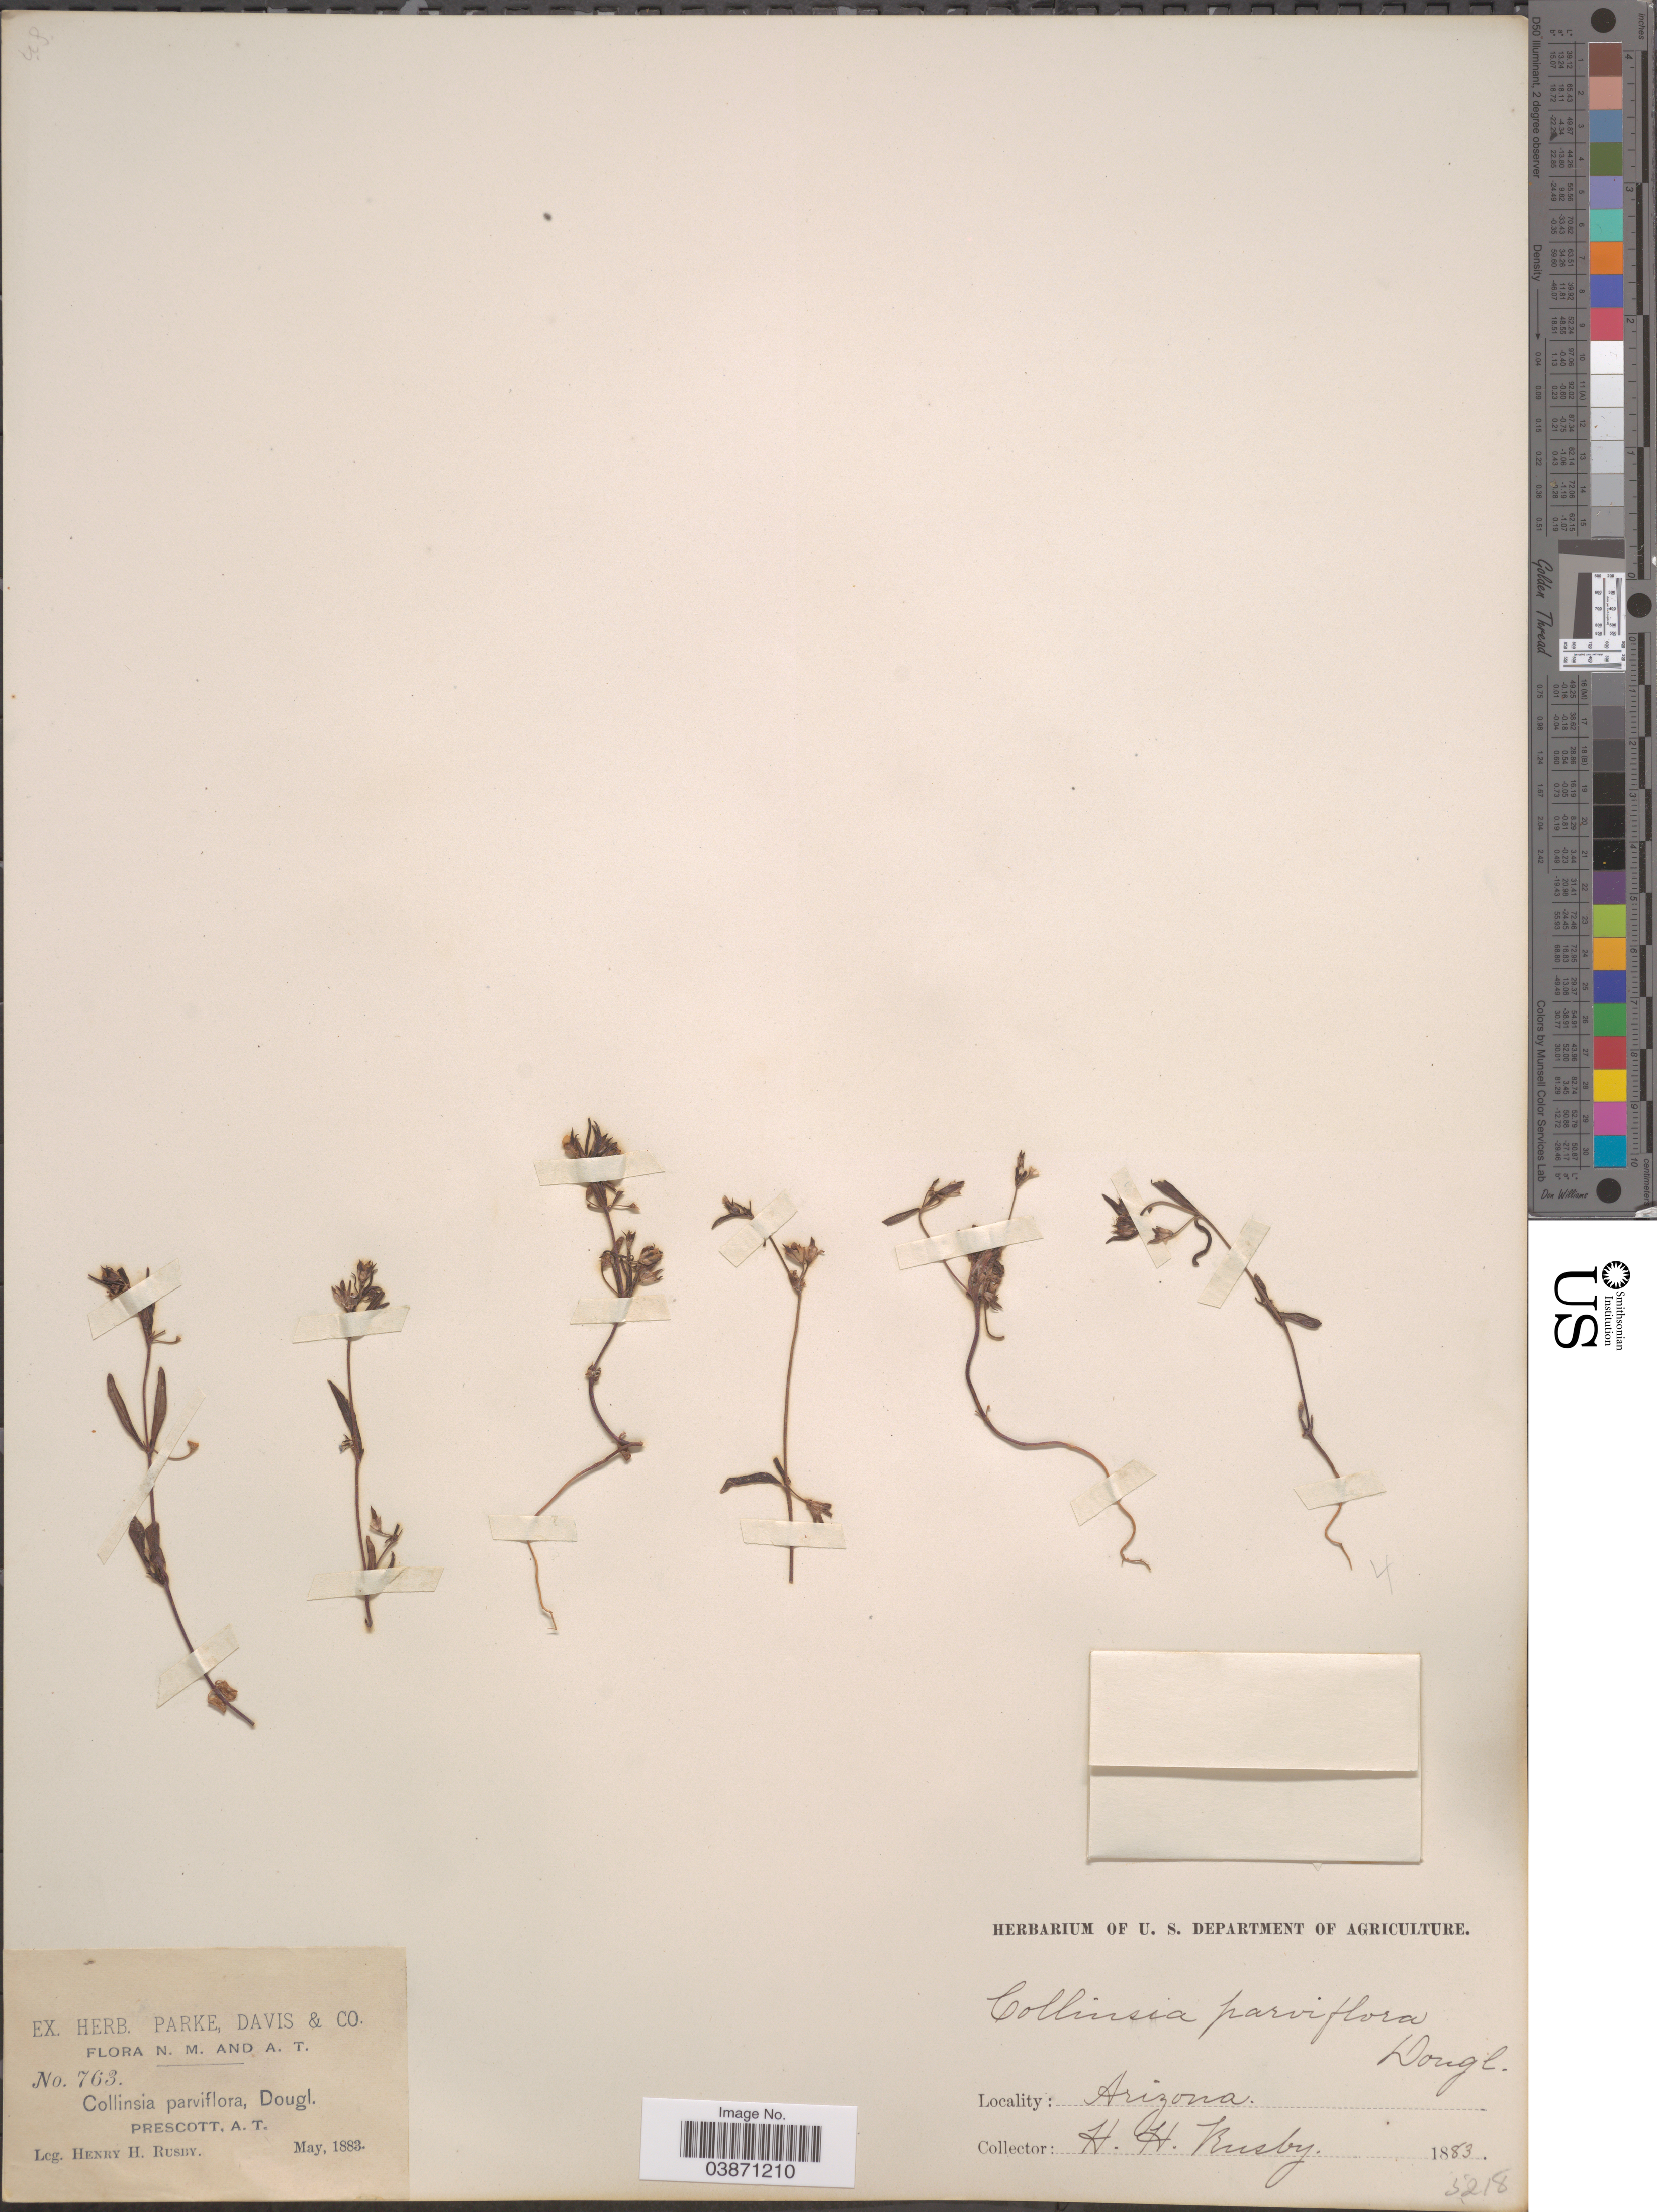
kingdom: Plantae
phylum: Tracheophyta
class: Magnoliopsida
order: Lamiales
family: Plantaginaceae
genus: Collinsia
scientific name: Collinsia parviflora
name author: Douglas ex Lindl.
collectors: H. H. Rusby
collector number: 763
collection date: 1883-05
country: United States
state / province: Arizona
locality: Prescott, A. T.